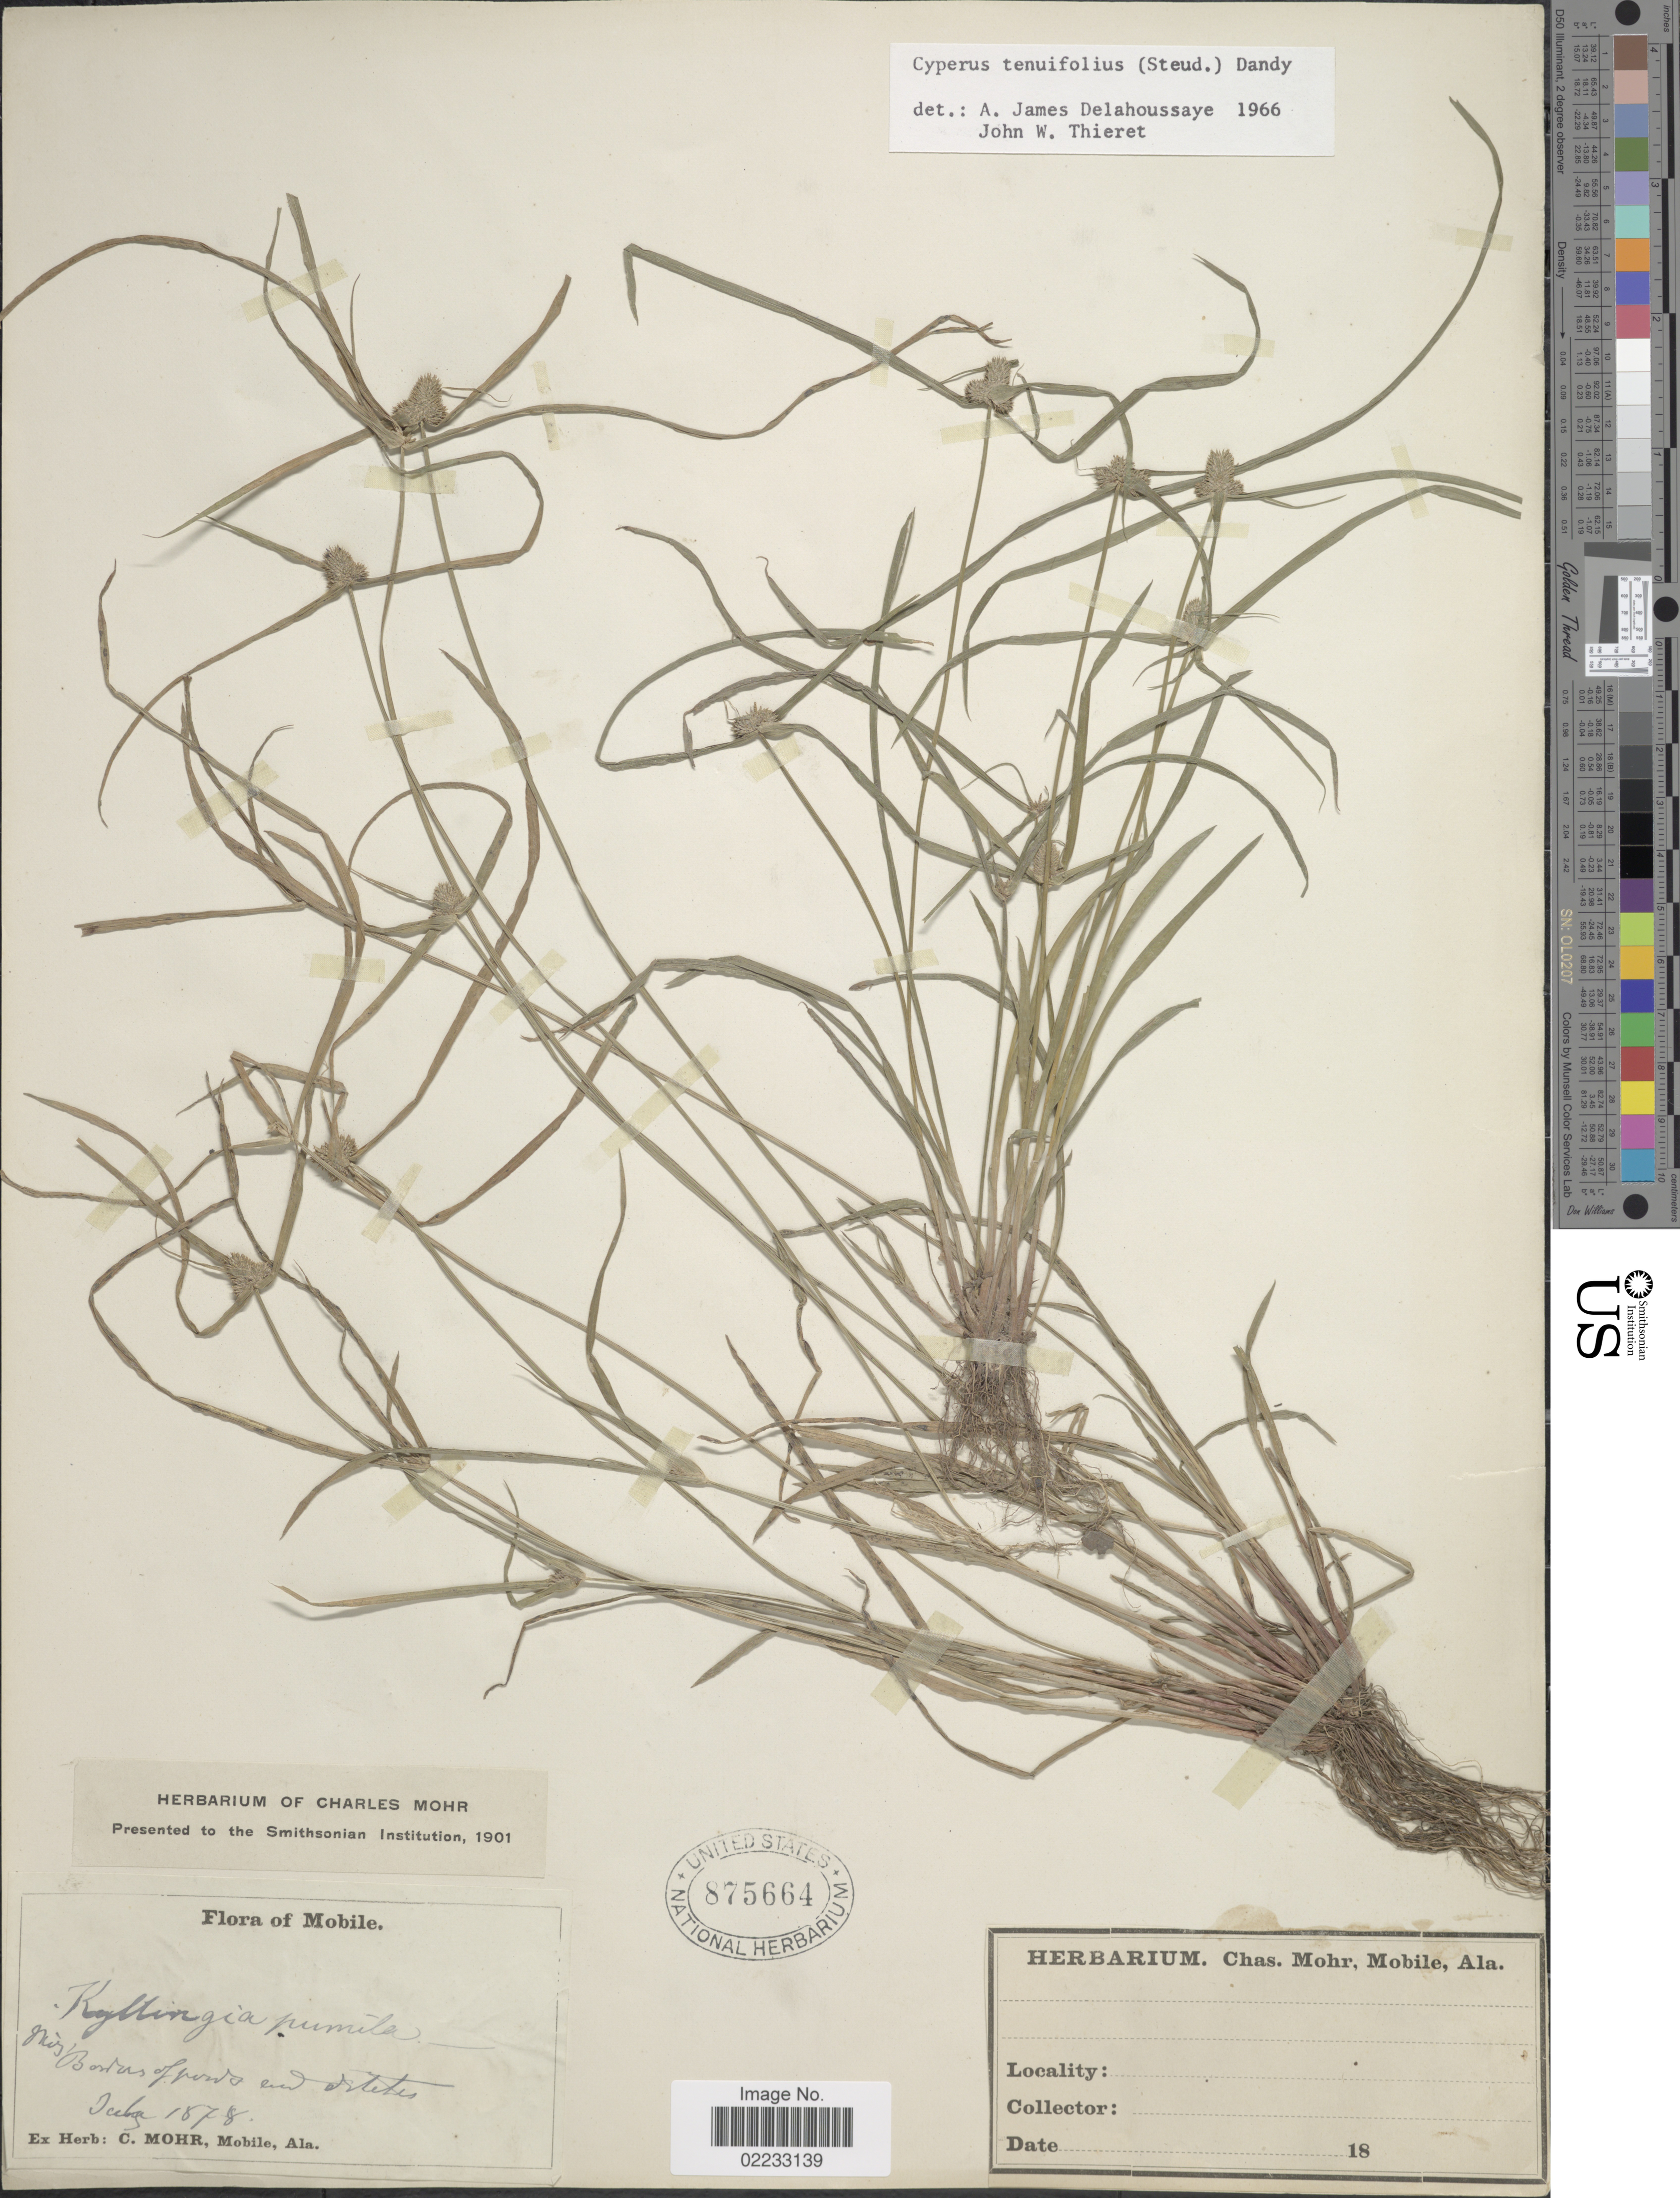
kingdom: Plantae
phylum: Tracheophyta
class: Liliopsida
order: Poales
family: Cyperaceae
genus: Cyperus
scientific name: Cyperus hortensis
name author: (Salzm. ex Steud.) Dorr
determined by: Strong, Mark T., (BOT), Smithsonian Institution - National Museum of Natural History (UNITED STATES)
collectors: ex herb. C. Mohr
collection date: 1878-07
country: United States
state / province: Alabama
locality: Mobile, Borders of ponds and ditches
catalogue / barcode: US 875664